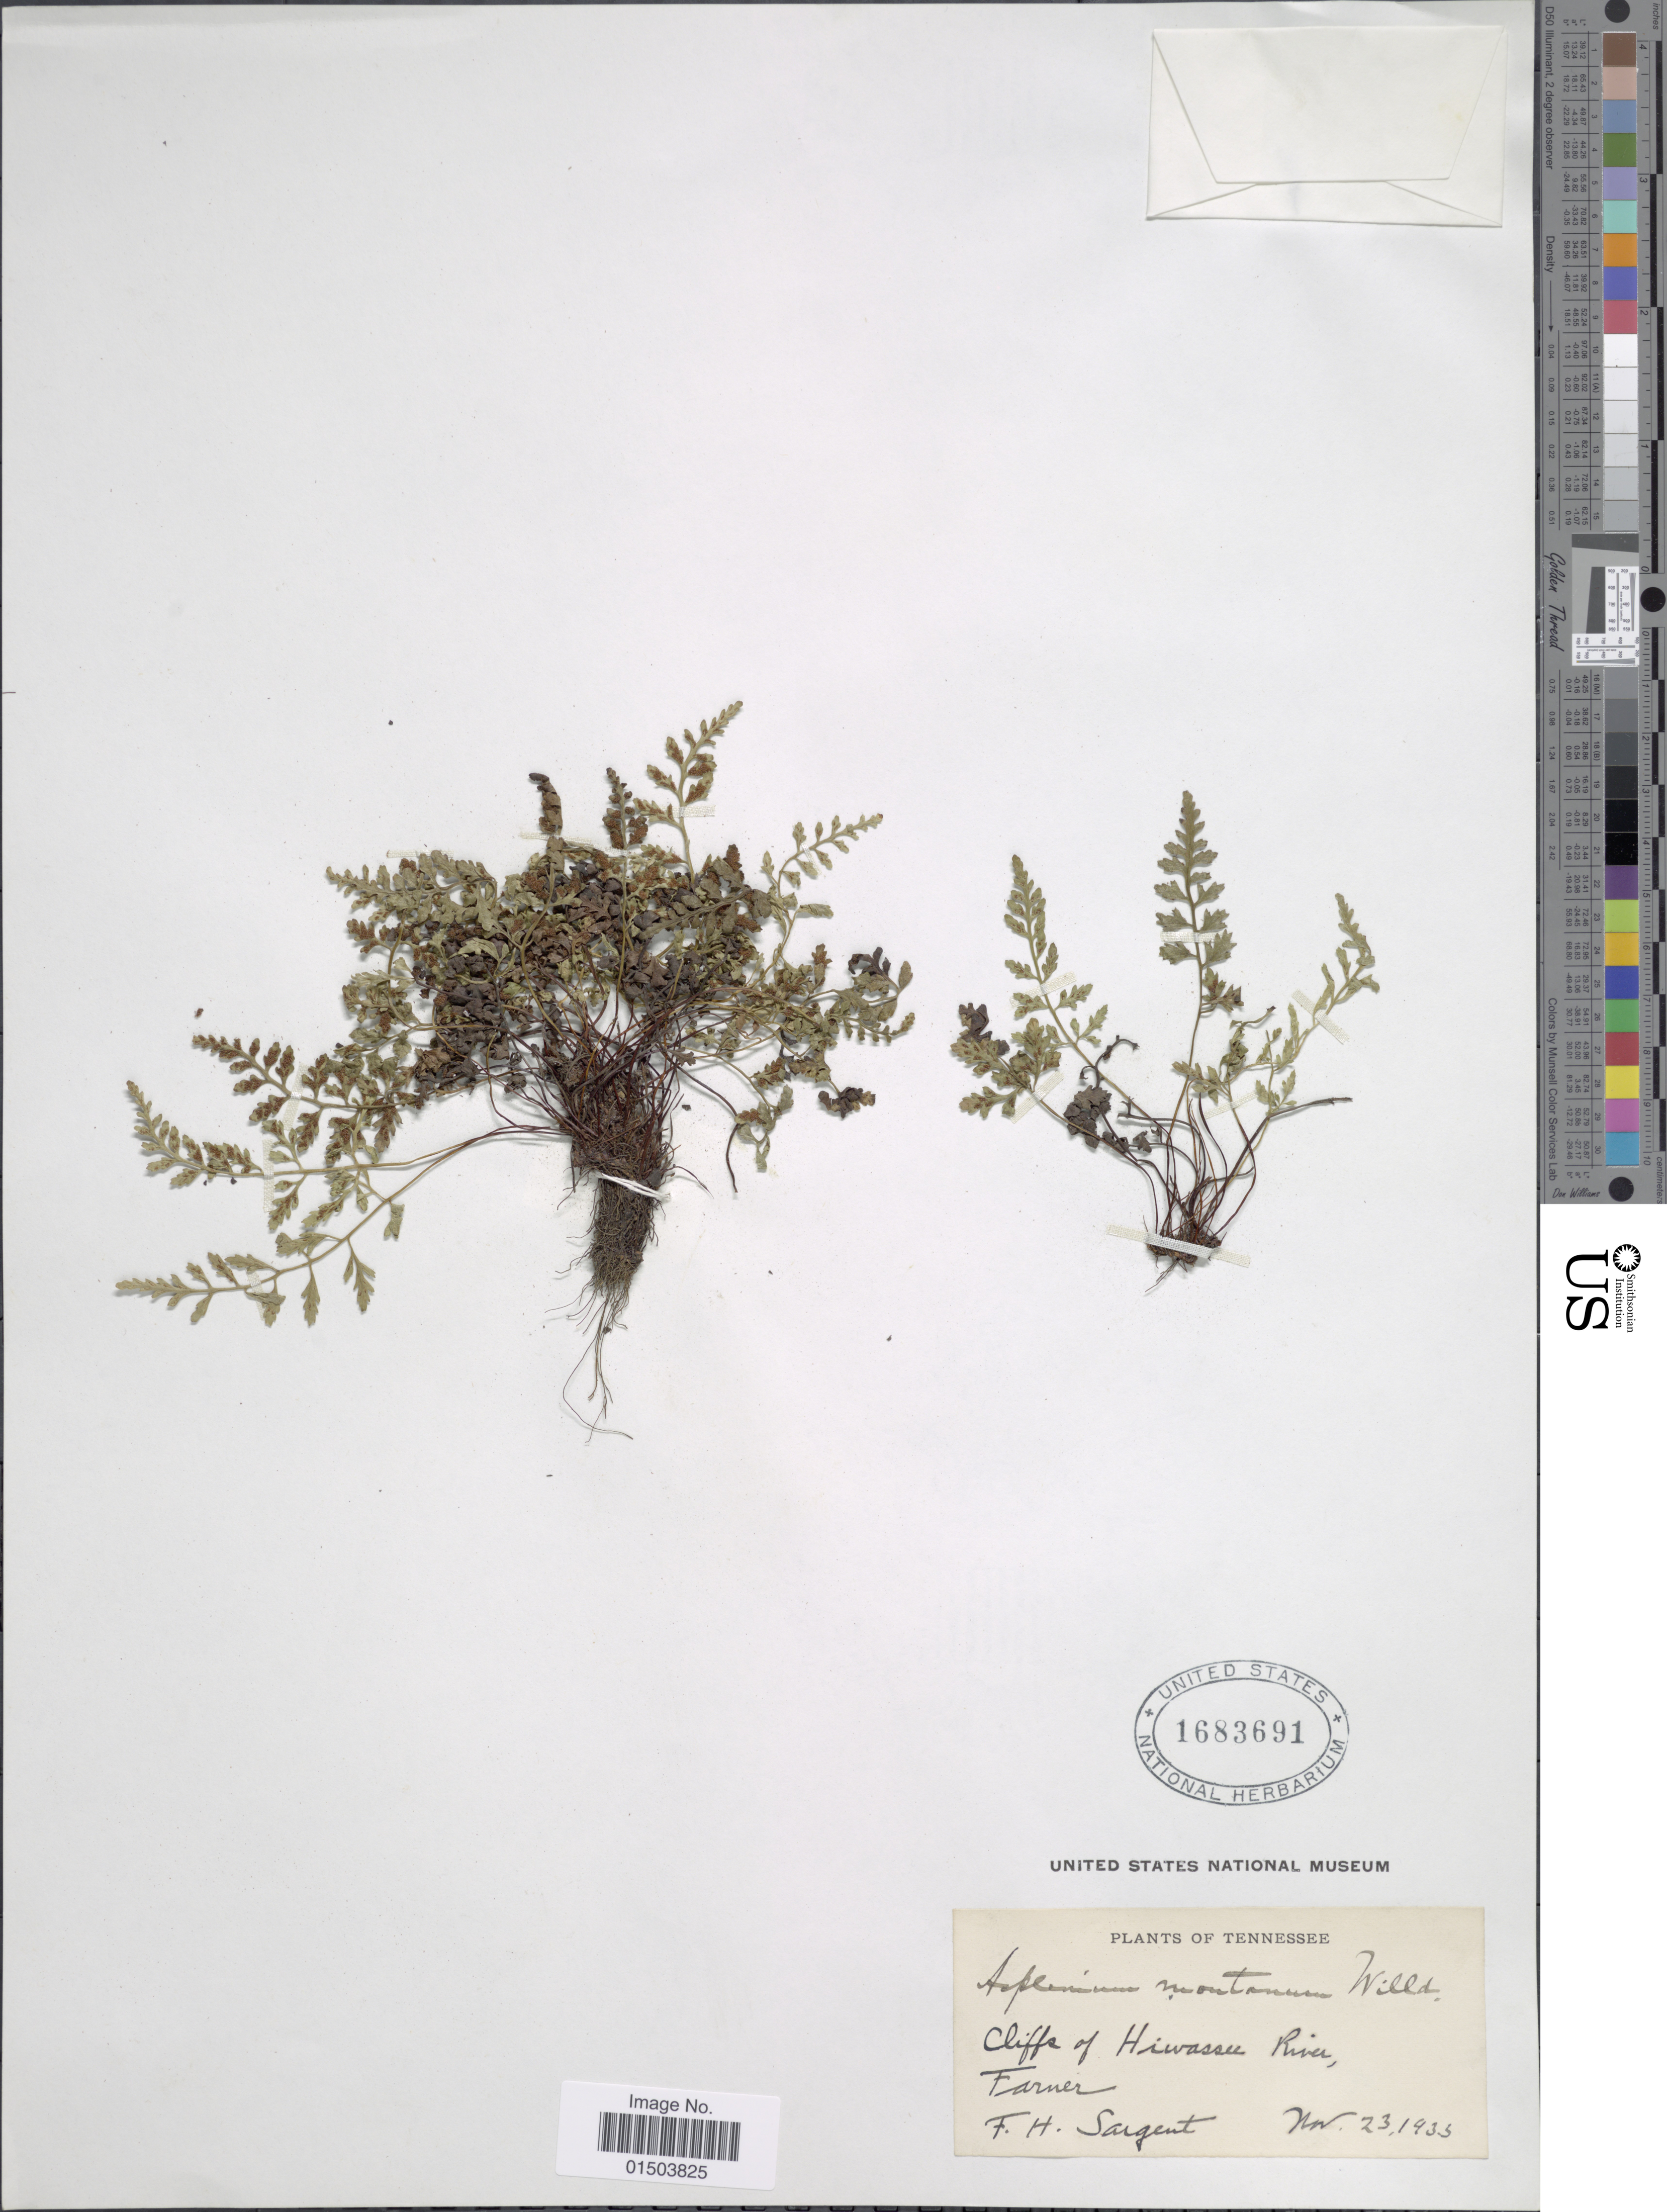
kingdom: Plantae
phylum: Tracheophyta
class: Polypodiopsida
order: Polypodiales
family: Aspleniaceae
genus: Asplenium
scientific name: Asplenium montanum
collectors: F. H. Sargent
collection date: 1933-11-23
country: United States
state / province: Tennessee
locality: Cliffs of Hiwassee River, Farner.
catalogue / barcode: US 1683691